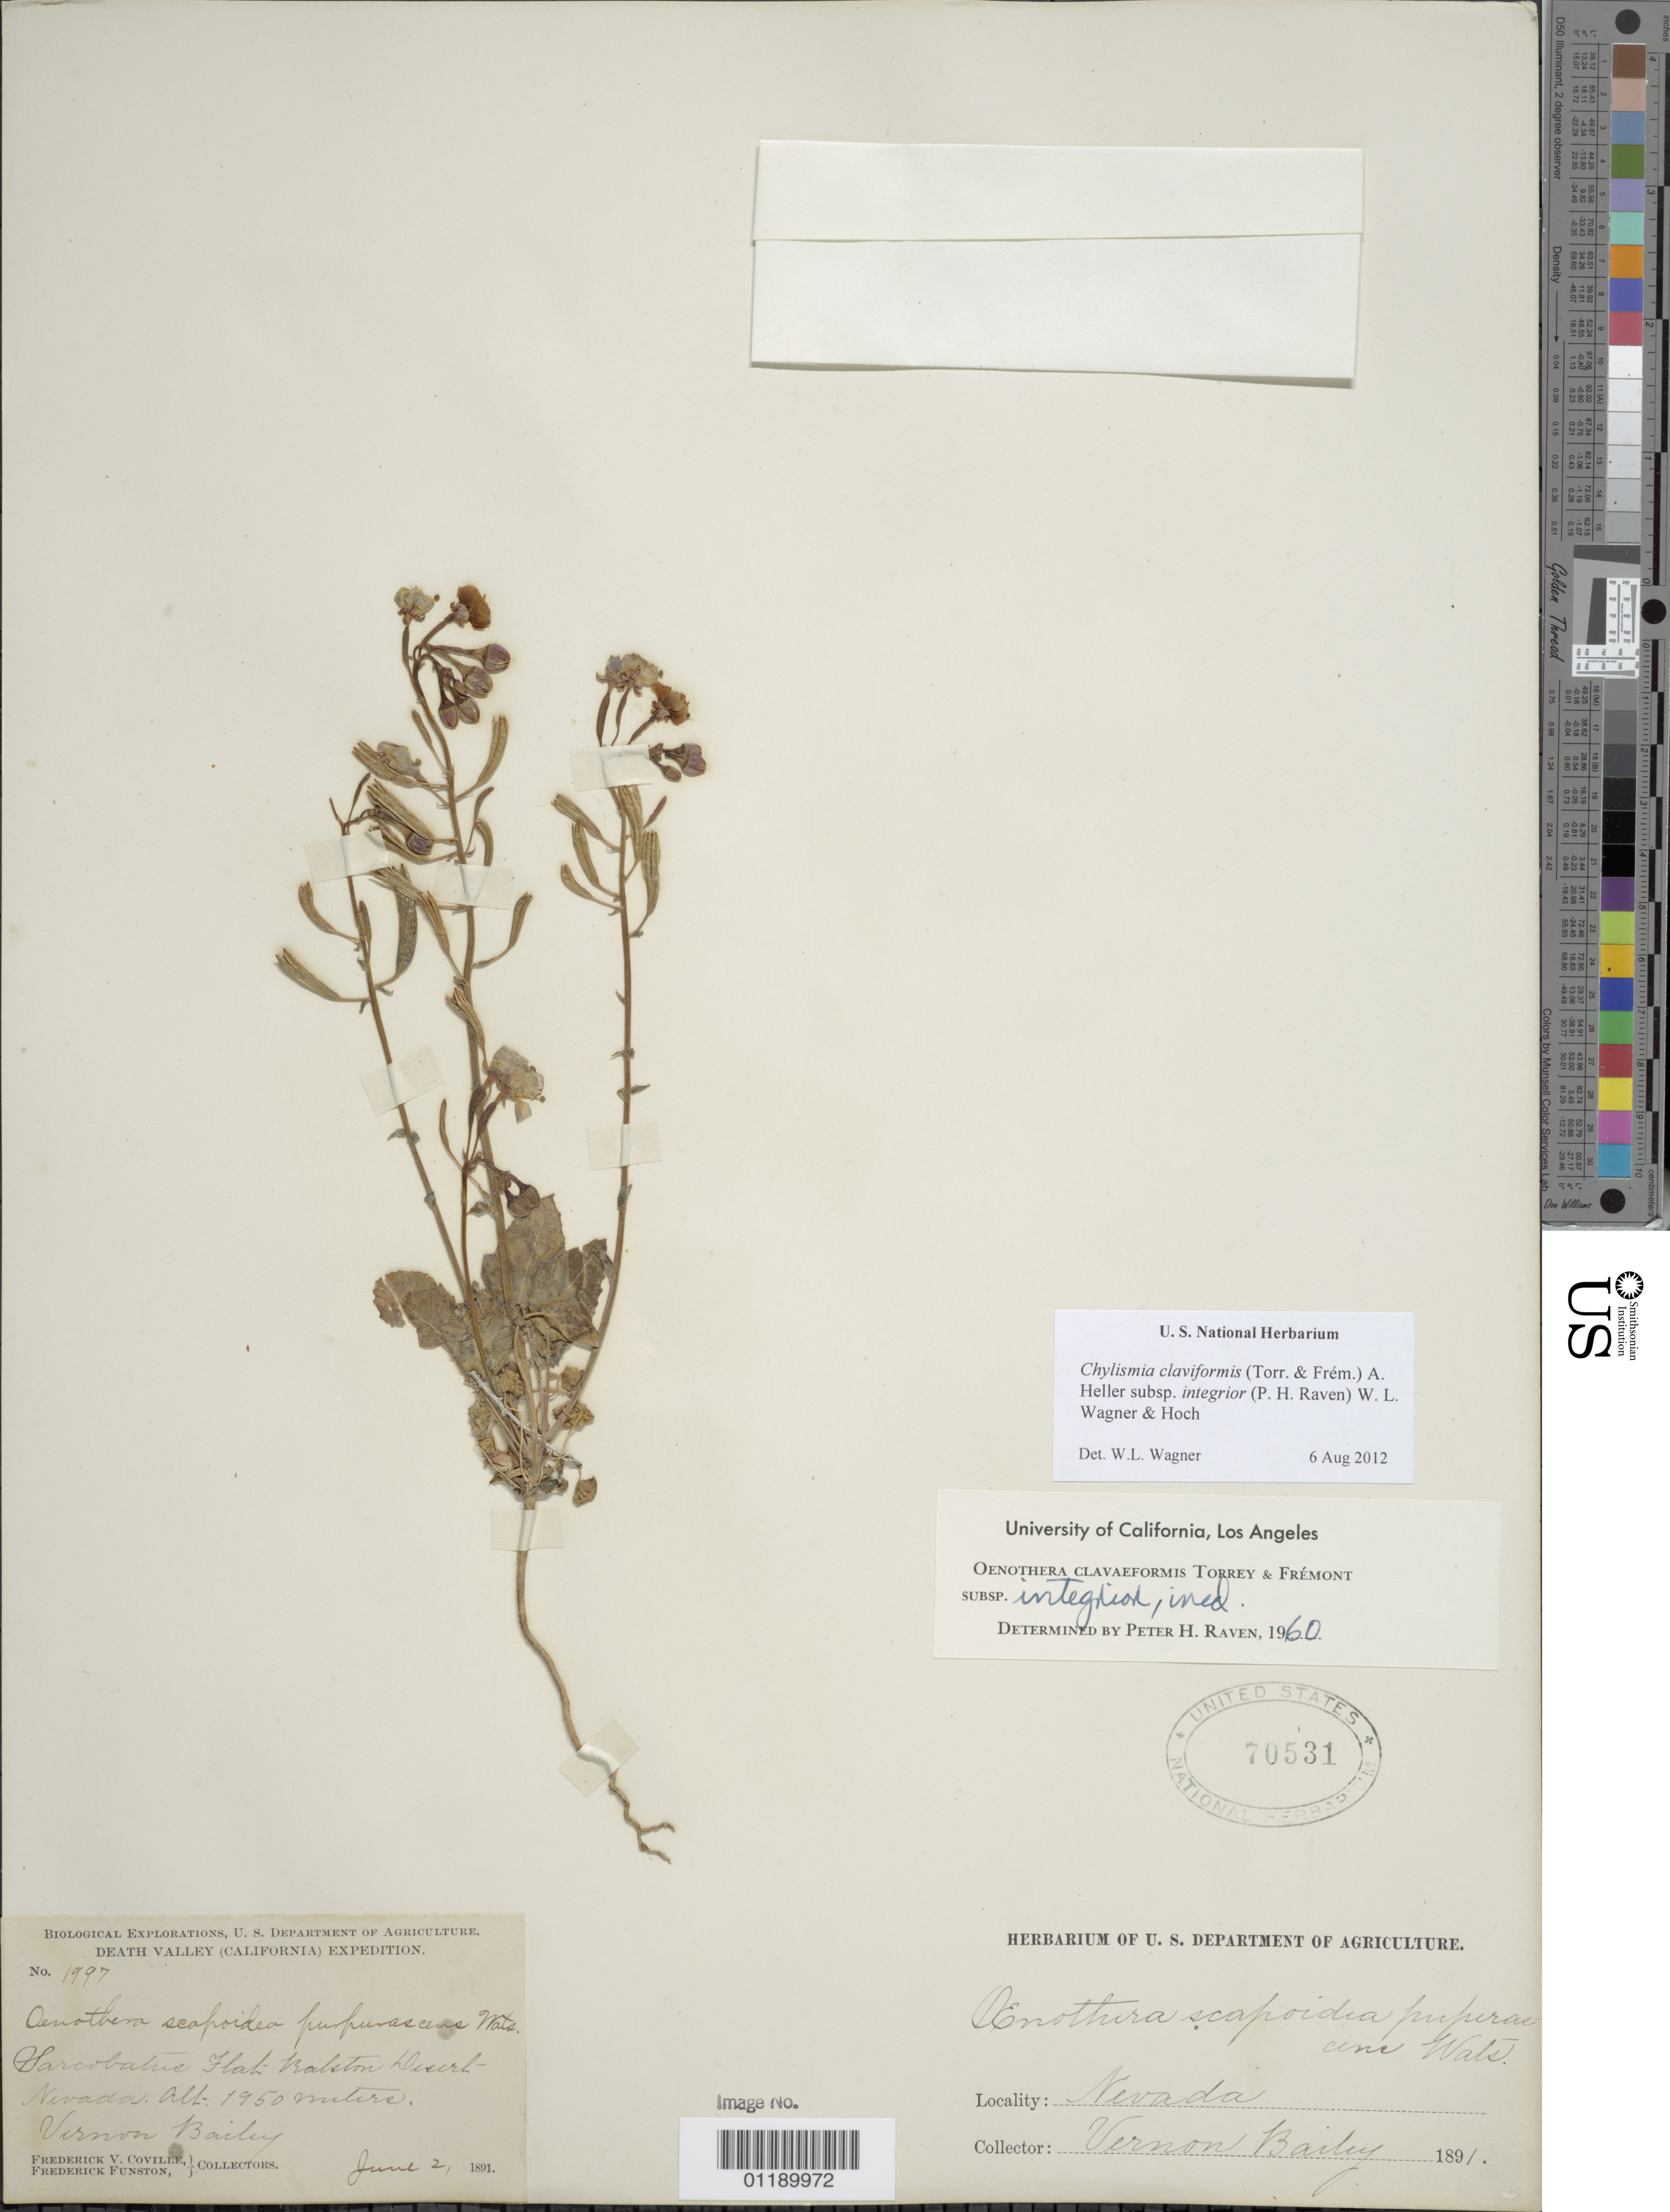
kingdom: Plantae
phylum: Tracheophyta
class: Magnoliopsida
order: Myrtales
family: Onagraceae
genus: Chylismia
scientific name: Chylismia claviformis subsp. integrior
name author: (P.H. Raven) W.L. Wagner & Hoch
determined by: Wagner, W. L., (BOT), Smithsonian Institution - National Museum of Natural History (UNITED STATES)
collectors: V. O. Bailey, F. V. Coville & F. Funston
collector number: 1997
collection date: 1891-06-02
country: United States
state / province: Nevada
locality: Sarcobatus Flat. Balston Desert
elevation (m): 1950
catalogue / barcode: US 70531